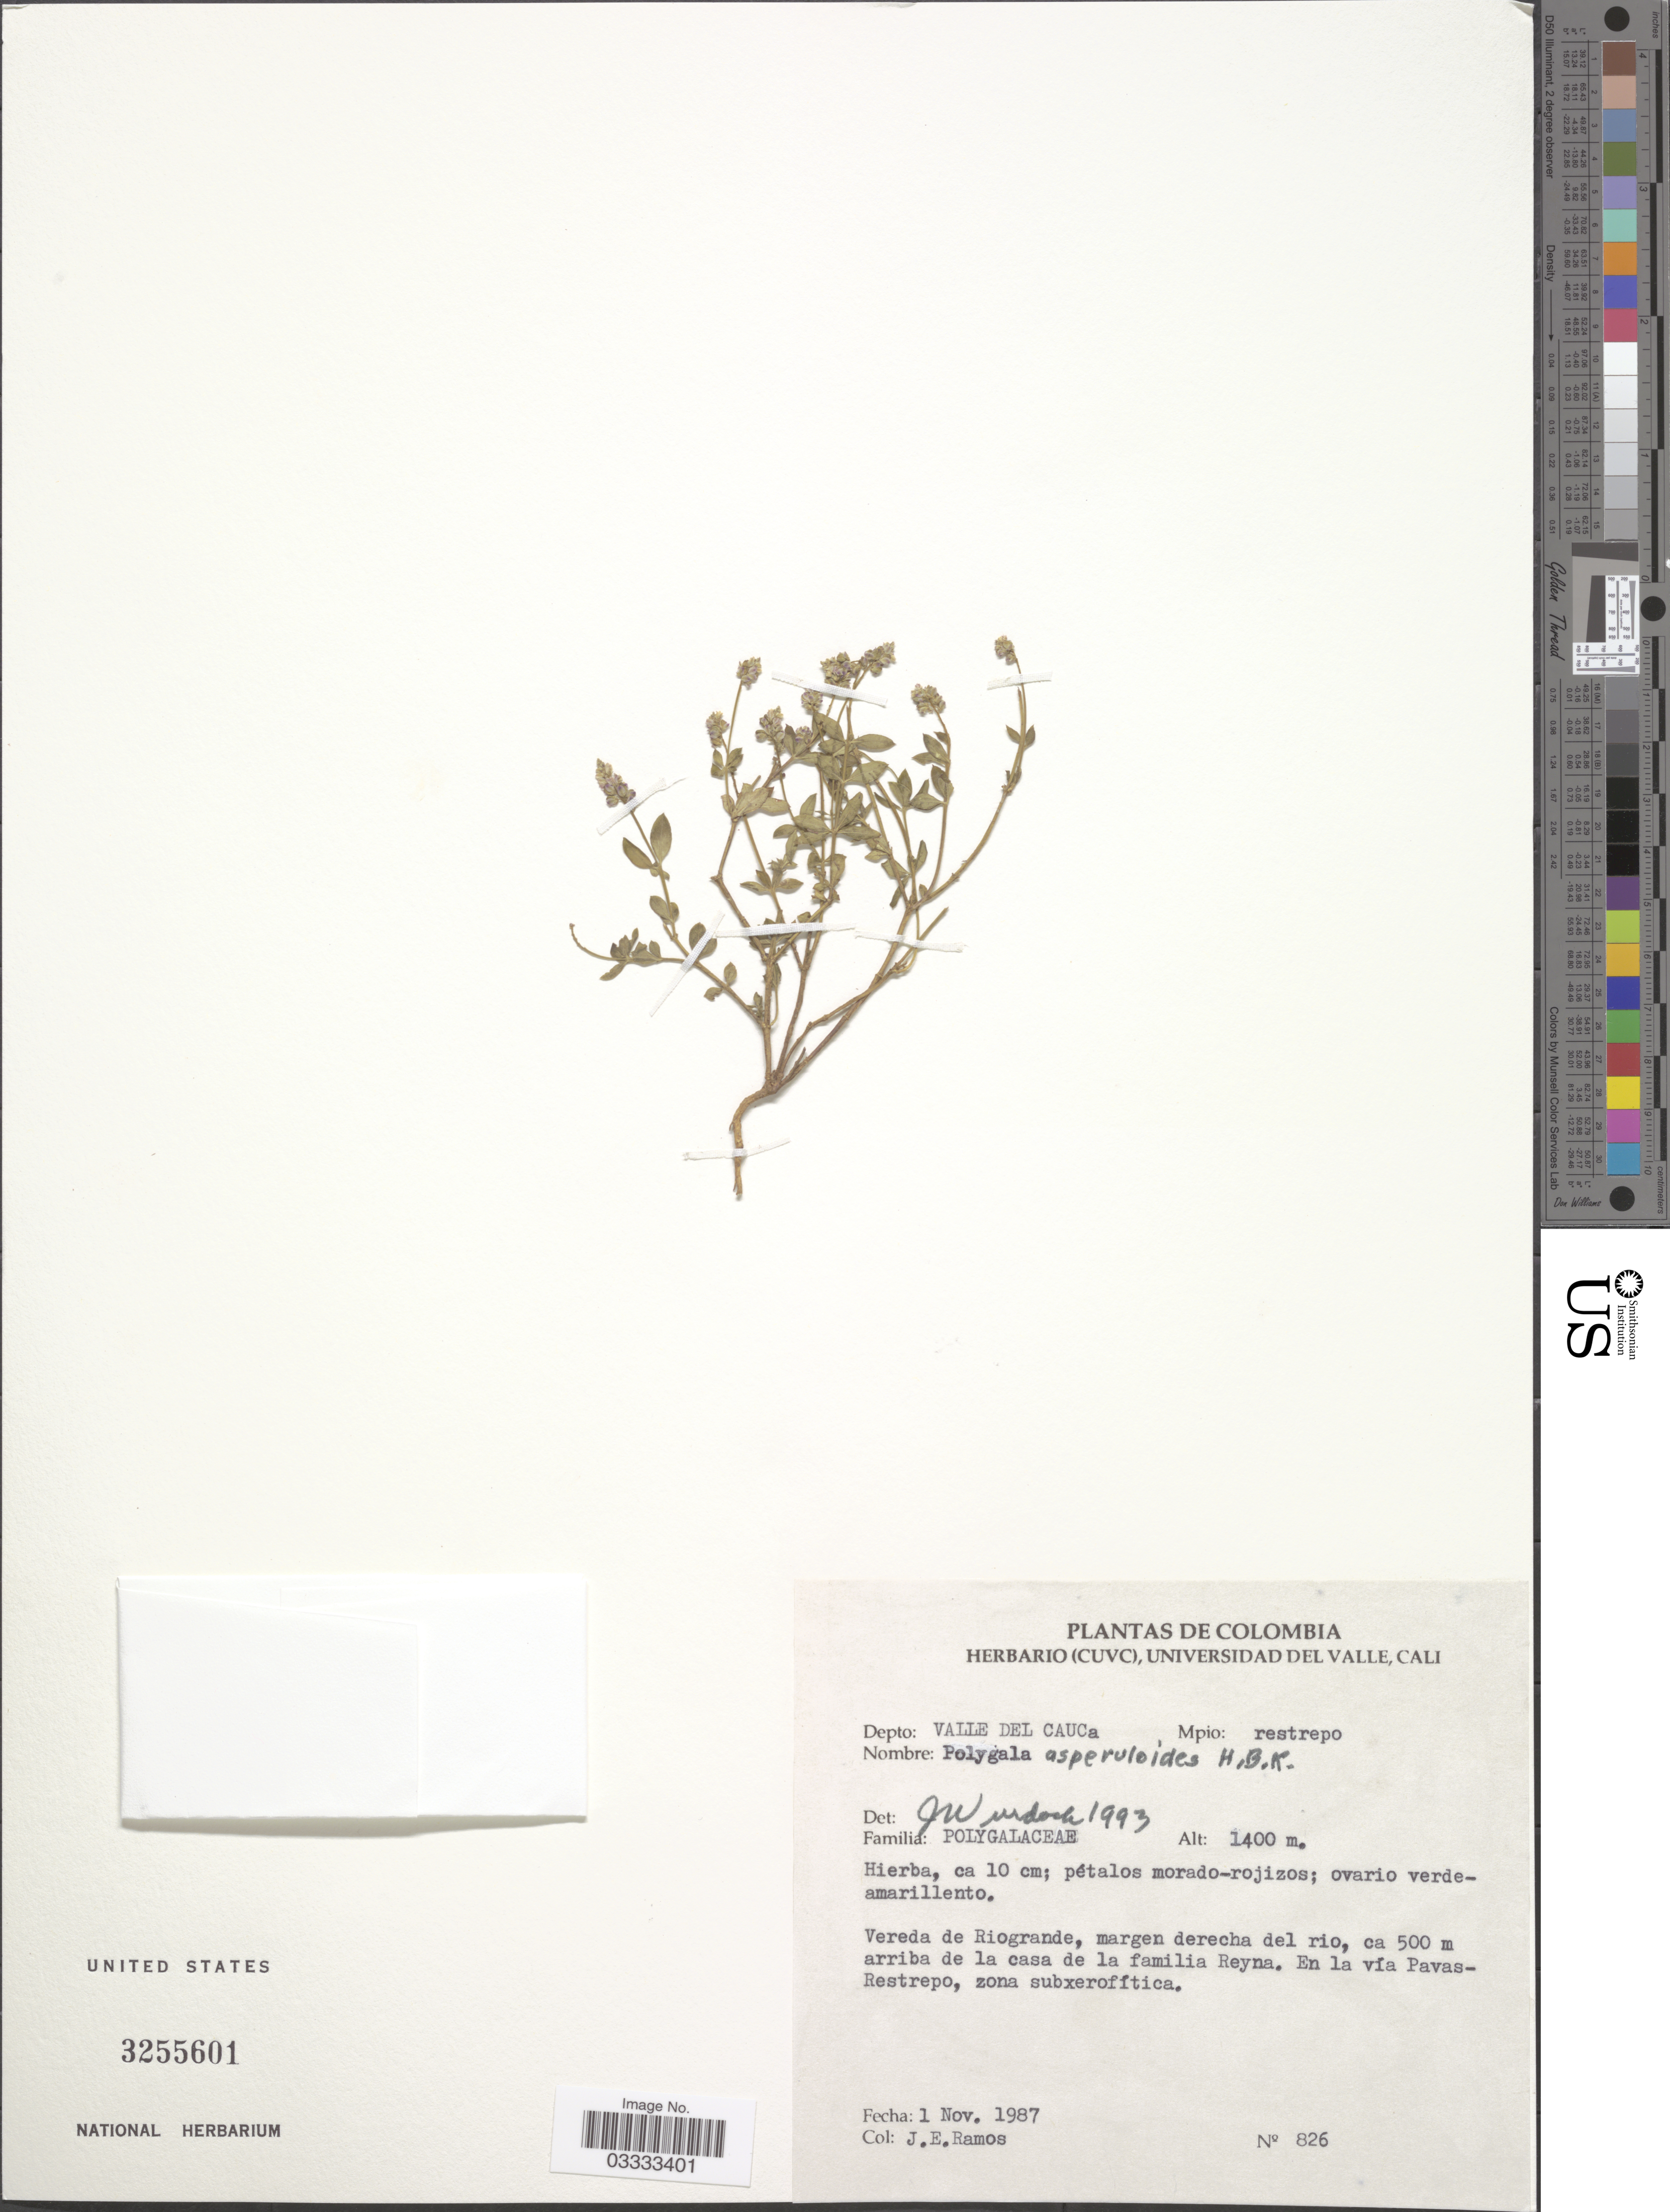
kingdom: Plantae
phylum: Tracheophyta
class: Magnoliopsida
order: Fabales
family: Polygalaceae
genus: Polygala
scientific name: Polygala asperuloides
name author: Kunth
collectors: J. E. Ramos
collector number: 826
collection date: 1987-11-01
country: Colombia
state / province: Valle del Cauca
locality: Depto: Valle del Cauca, Mpio: restrepo. Vereda de Riogrande, margen derecha del rio, ca 500 m arriba de la casa de la familia Reyna. En la via Pavas-Restrepo, zona subxerofítica.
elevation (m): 1400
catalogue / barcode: US 3255601